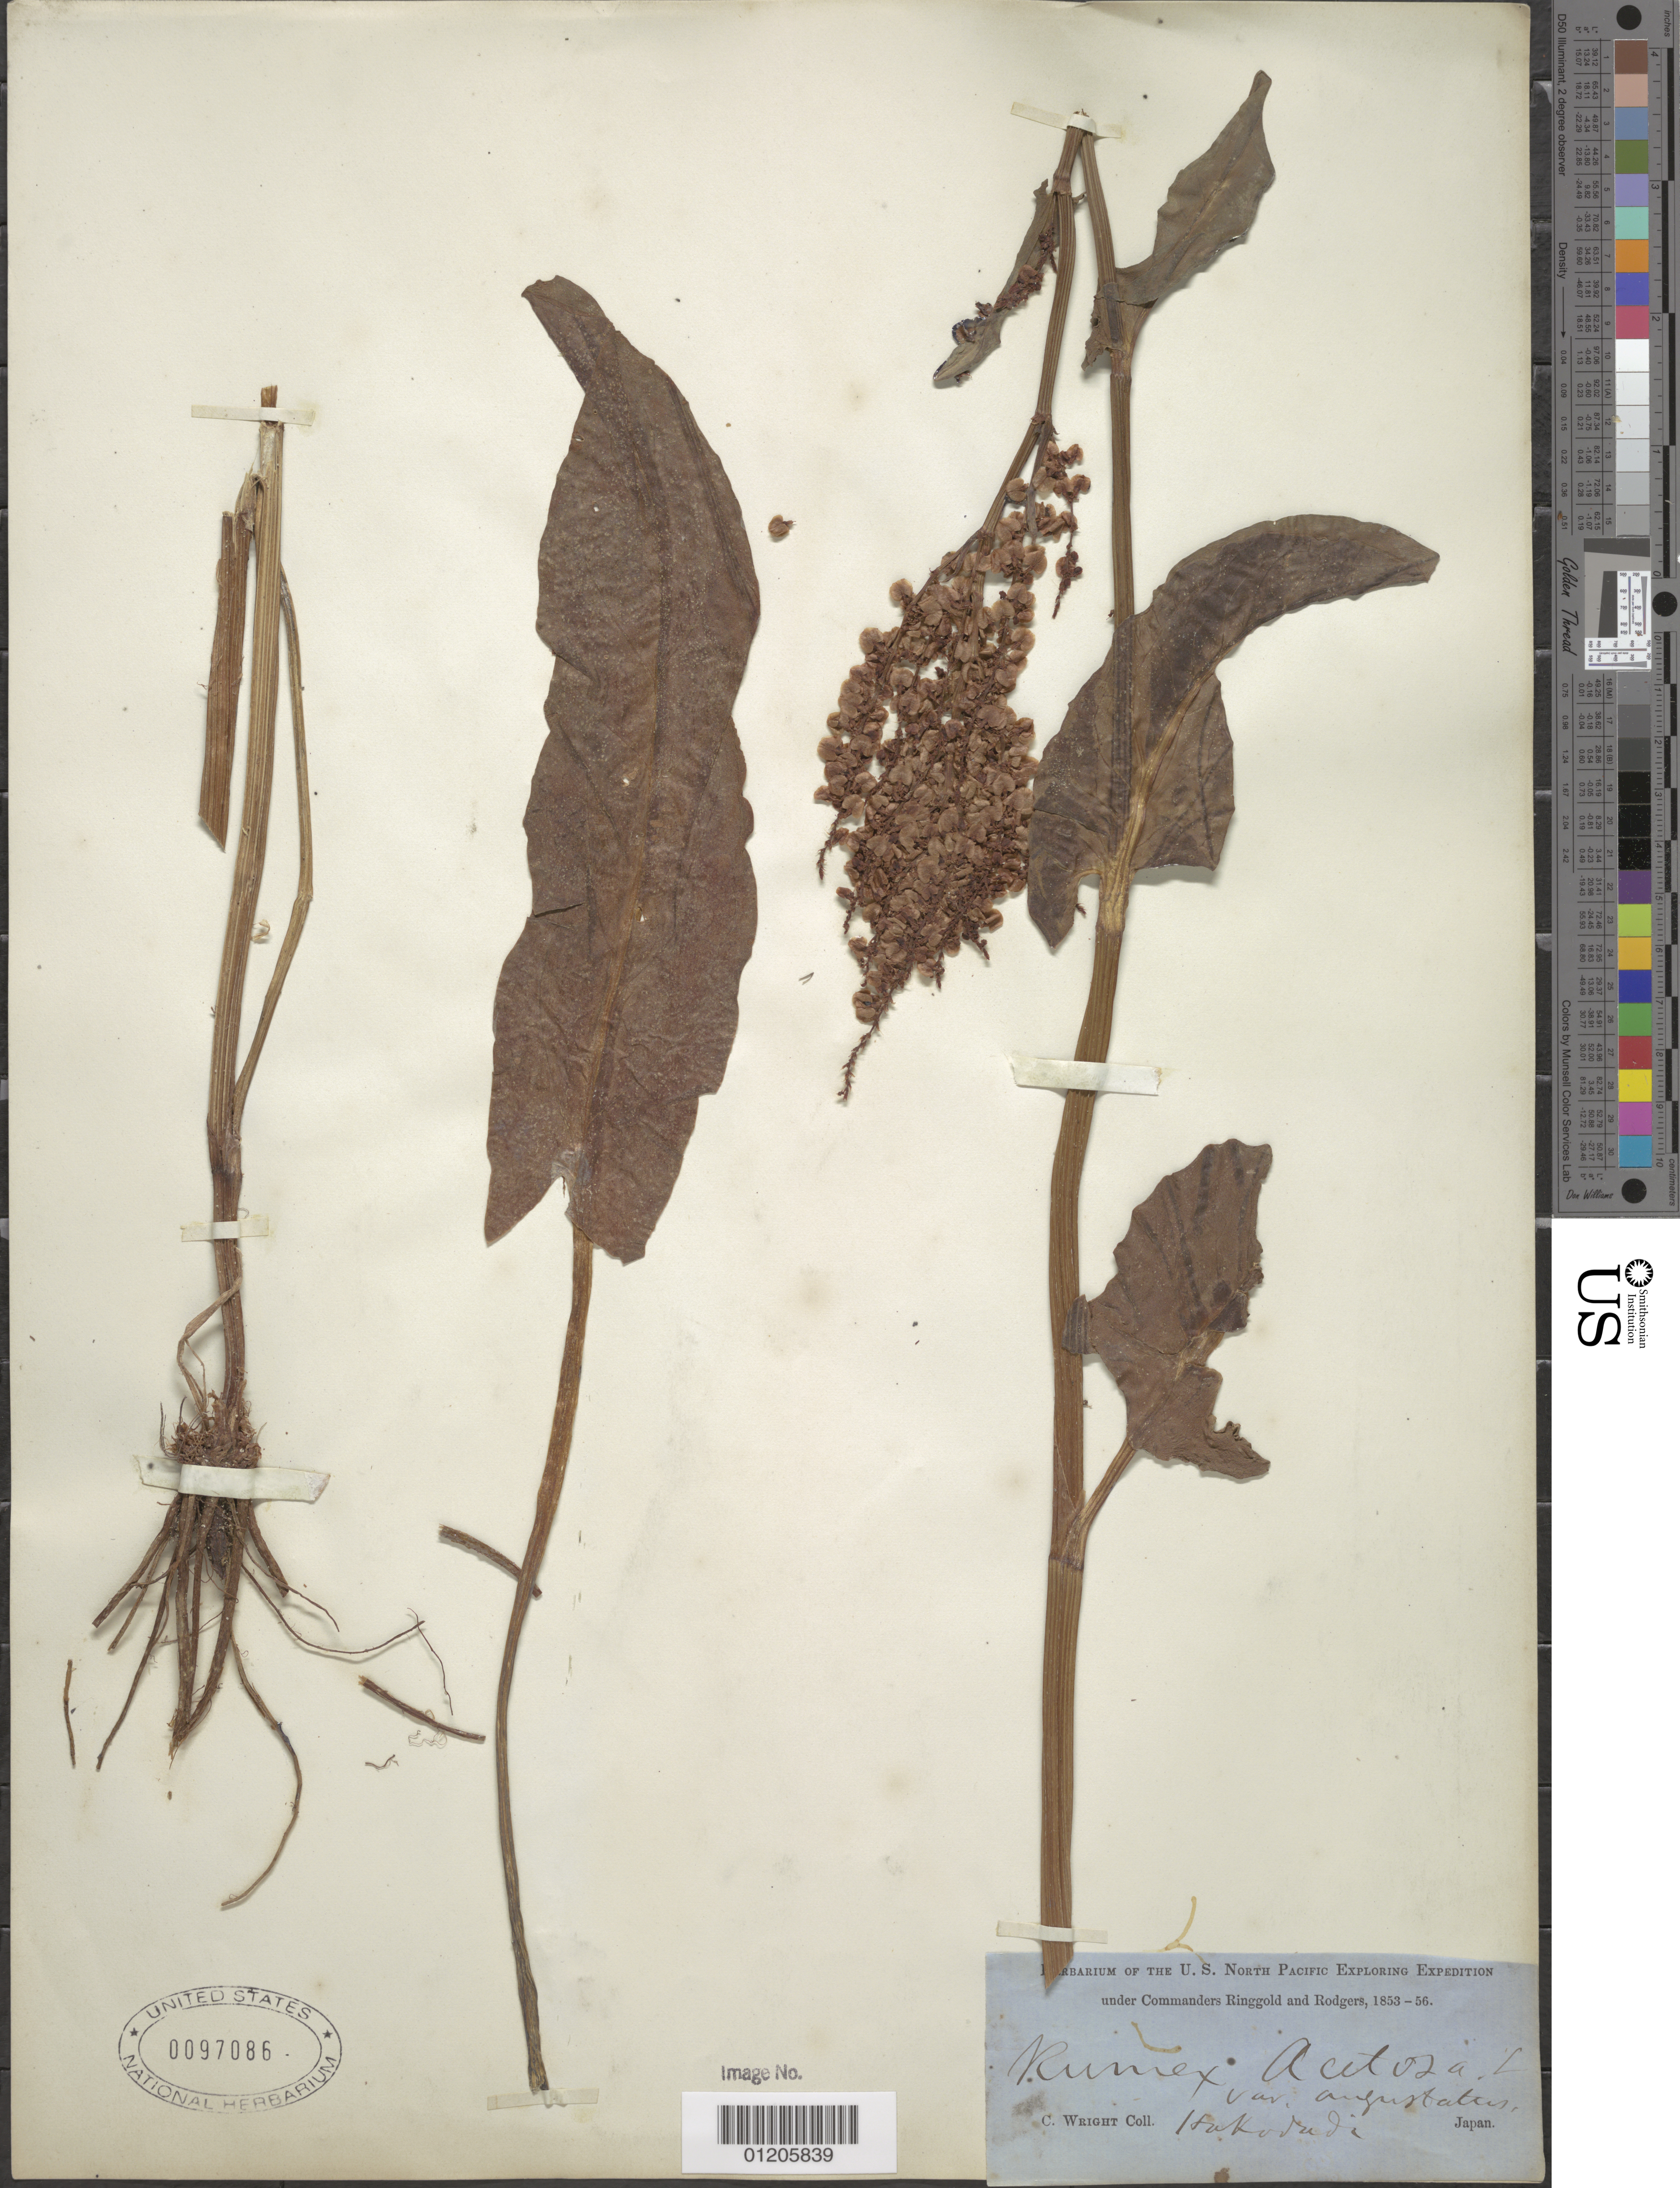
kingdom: Plantae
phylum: Tracheophyta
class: Magnoliopsida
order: Caryophyllales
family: Polygonaceae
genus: Rumex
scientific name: Rumex acetosa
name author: L.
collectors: C. Wright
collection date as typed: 1853 to -- --- 1856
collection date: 1853/1856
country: Japan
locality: Hako hadi.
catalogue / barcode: US 97086